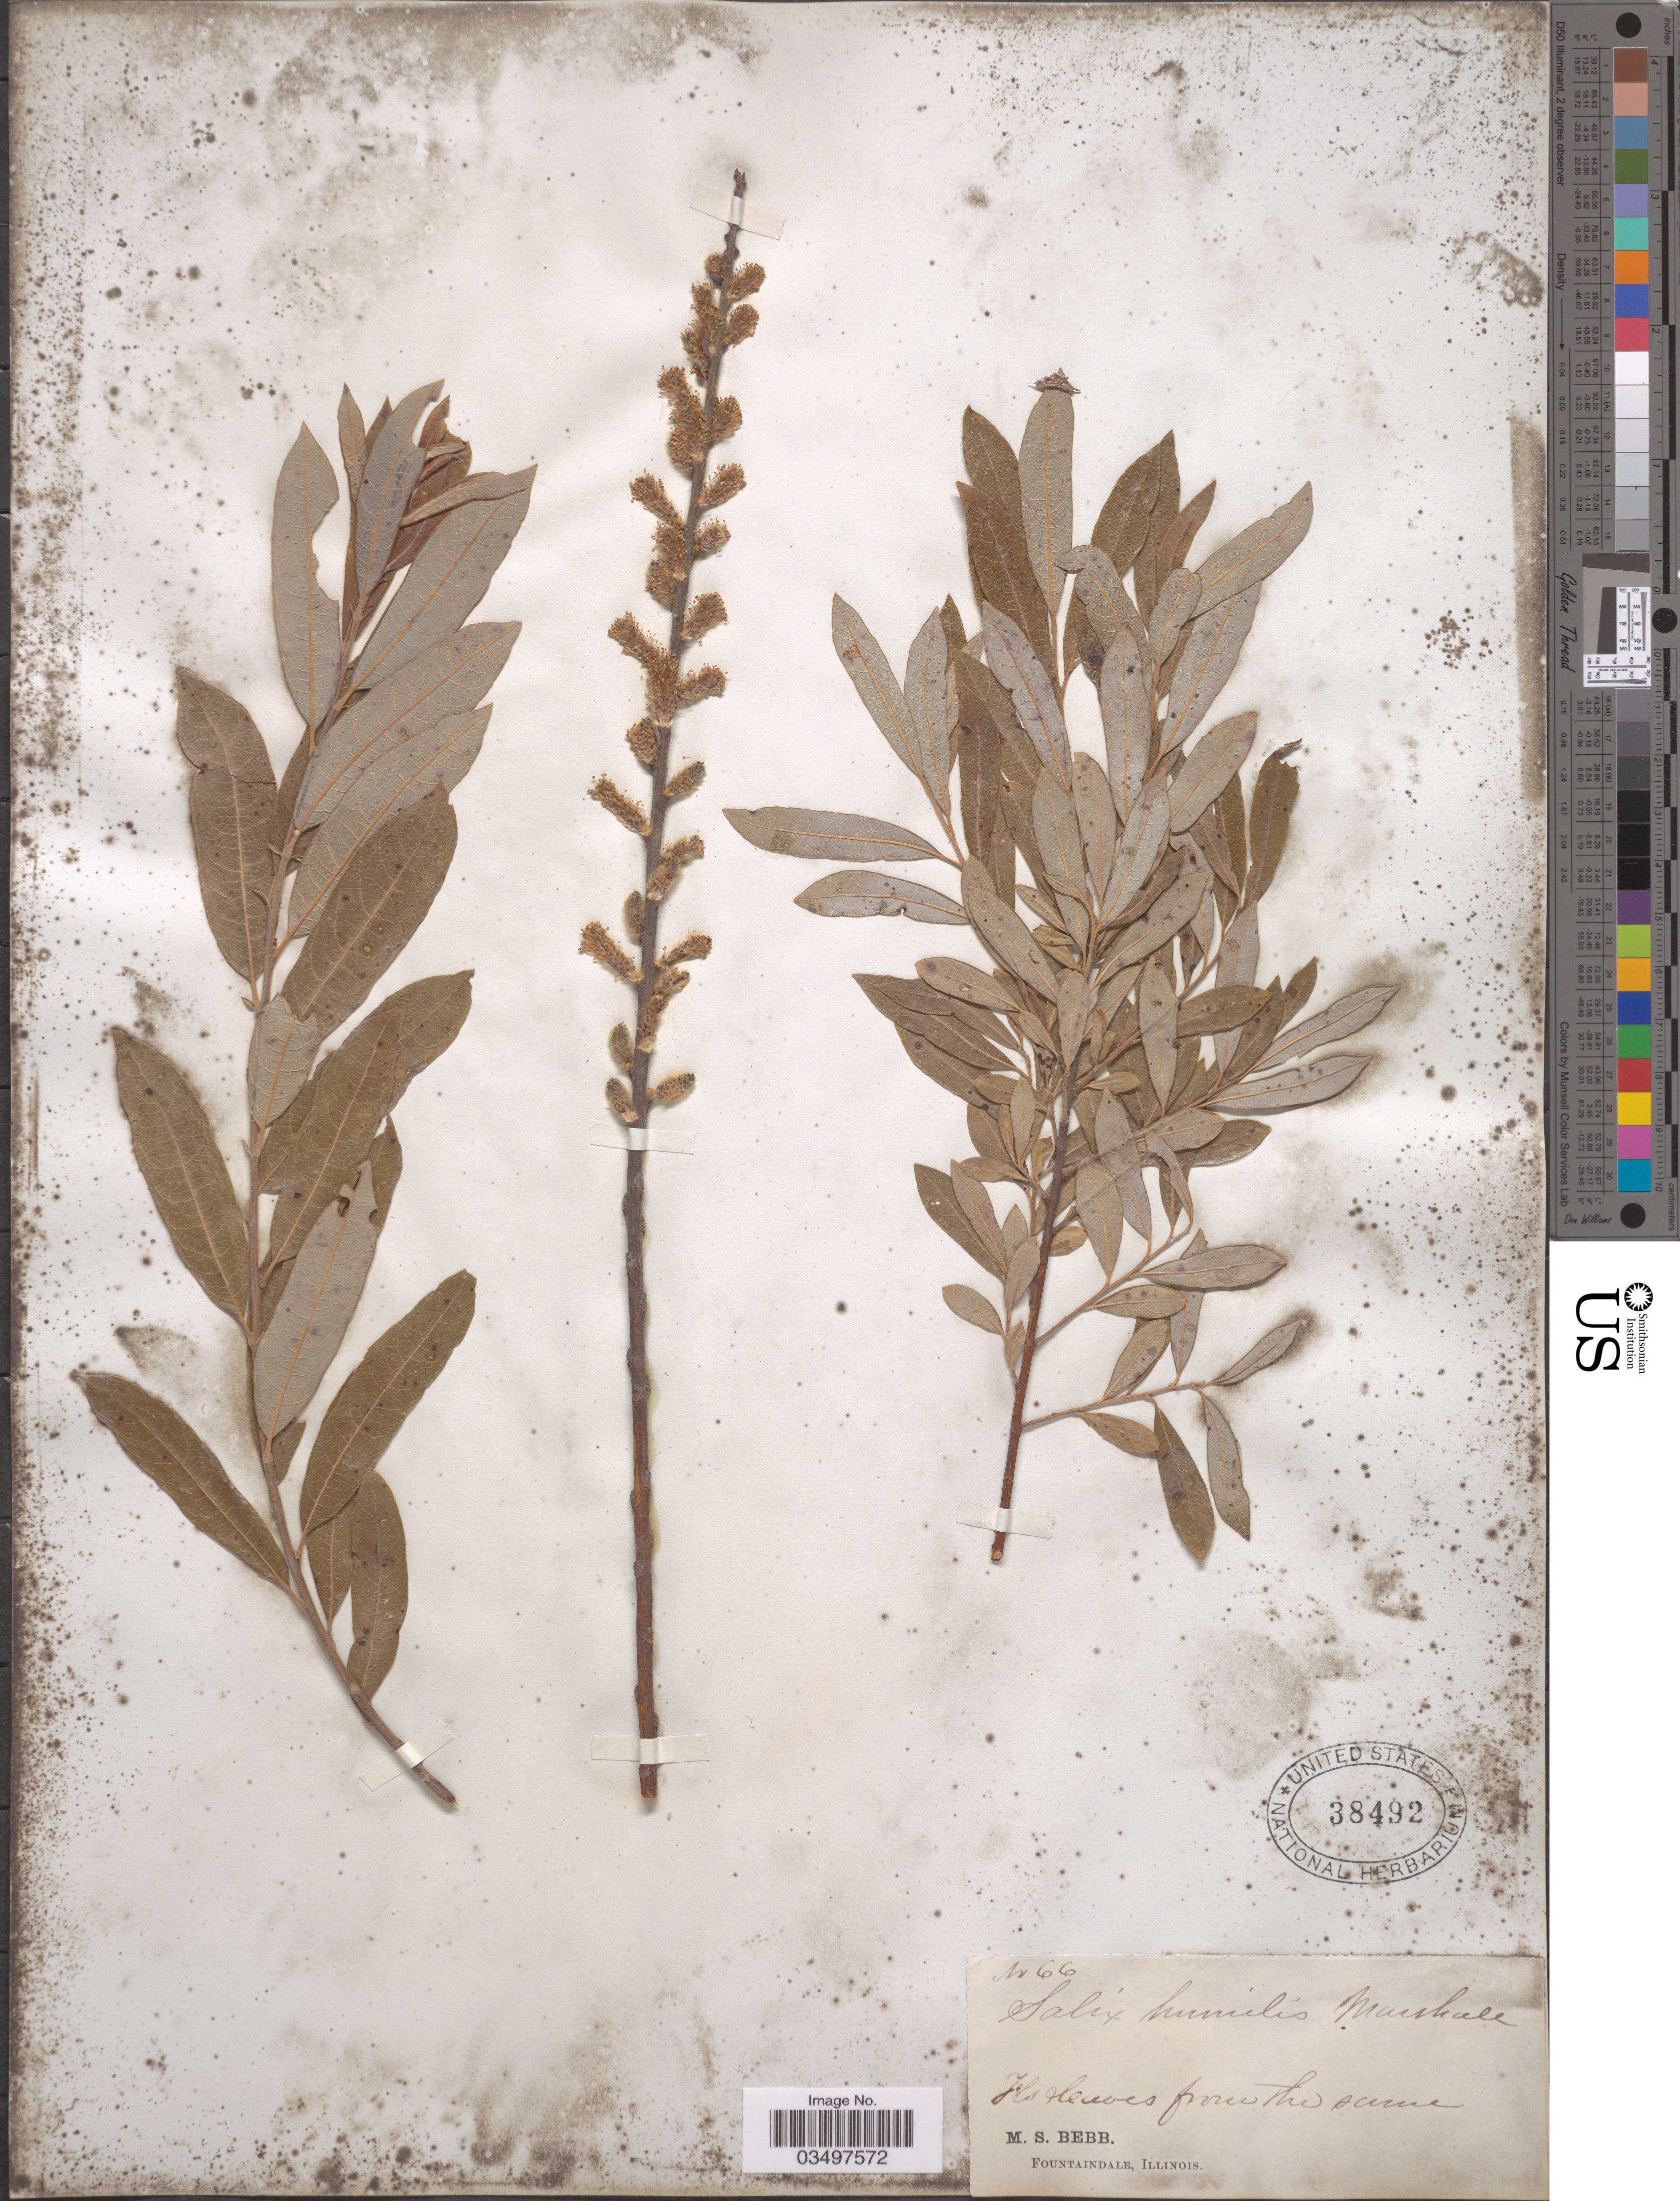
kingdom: Plantae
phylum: Tracheophyta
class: Magnoliopsida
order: Malpighiales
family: Salicaceae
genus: Salix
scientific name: Salix humilis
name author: Marshall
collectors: M. Bebb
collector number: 66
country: United States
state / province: Illinois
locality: Fountaindale.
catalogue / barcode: US 38492